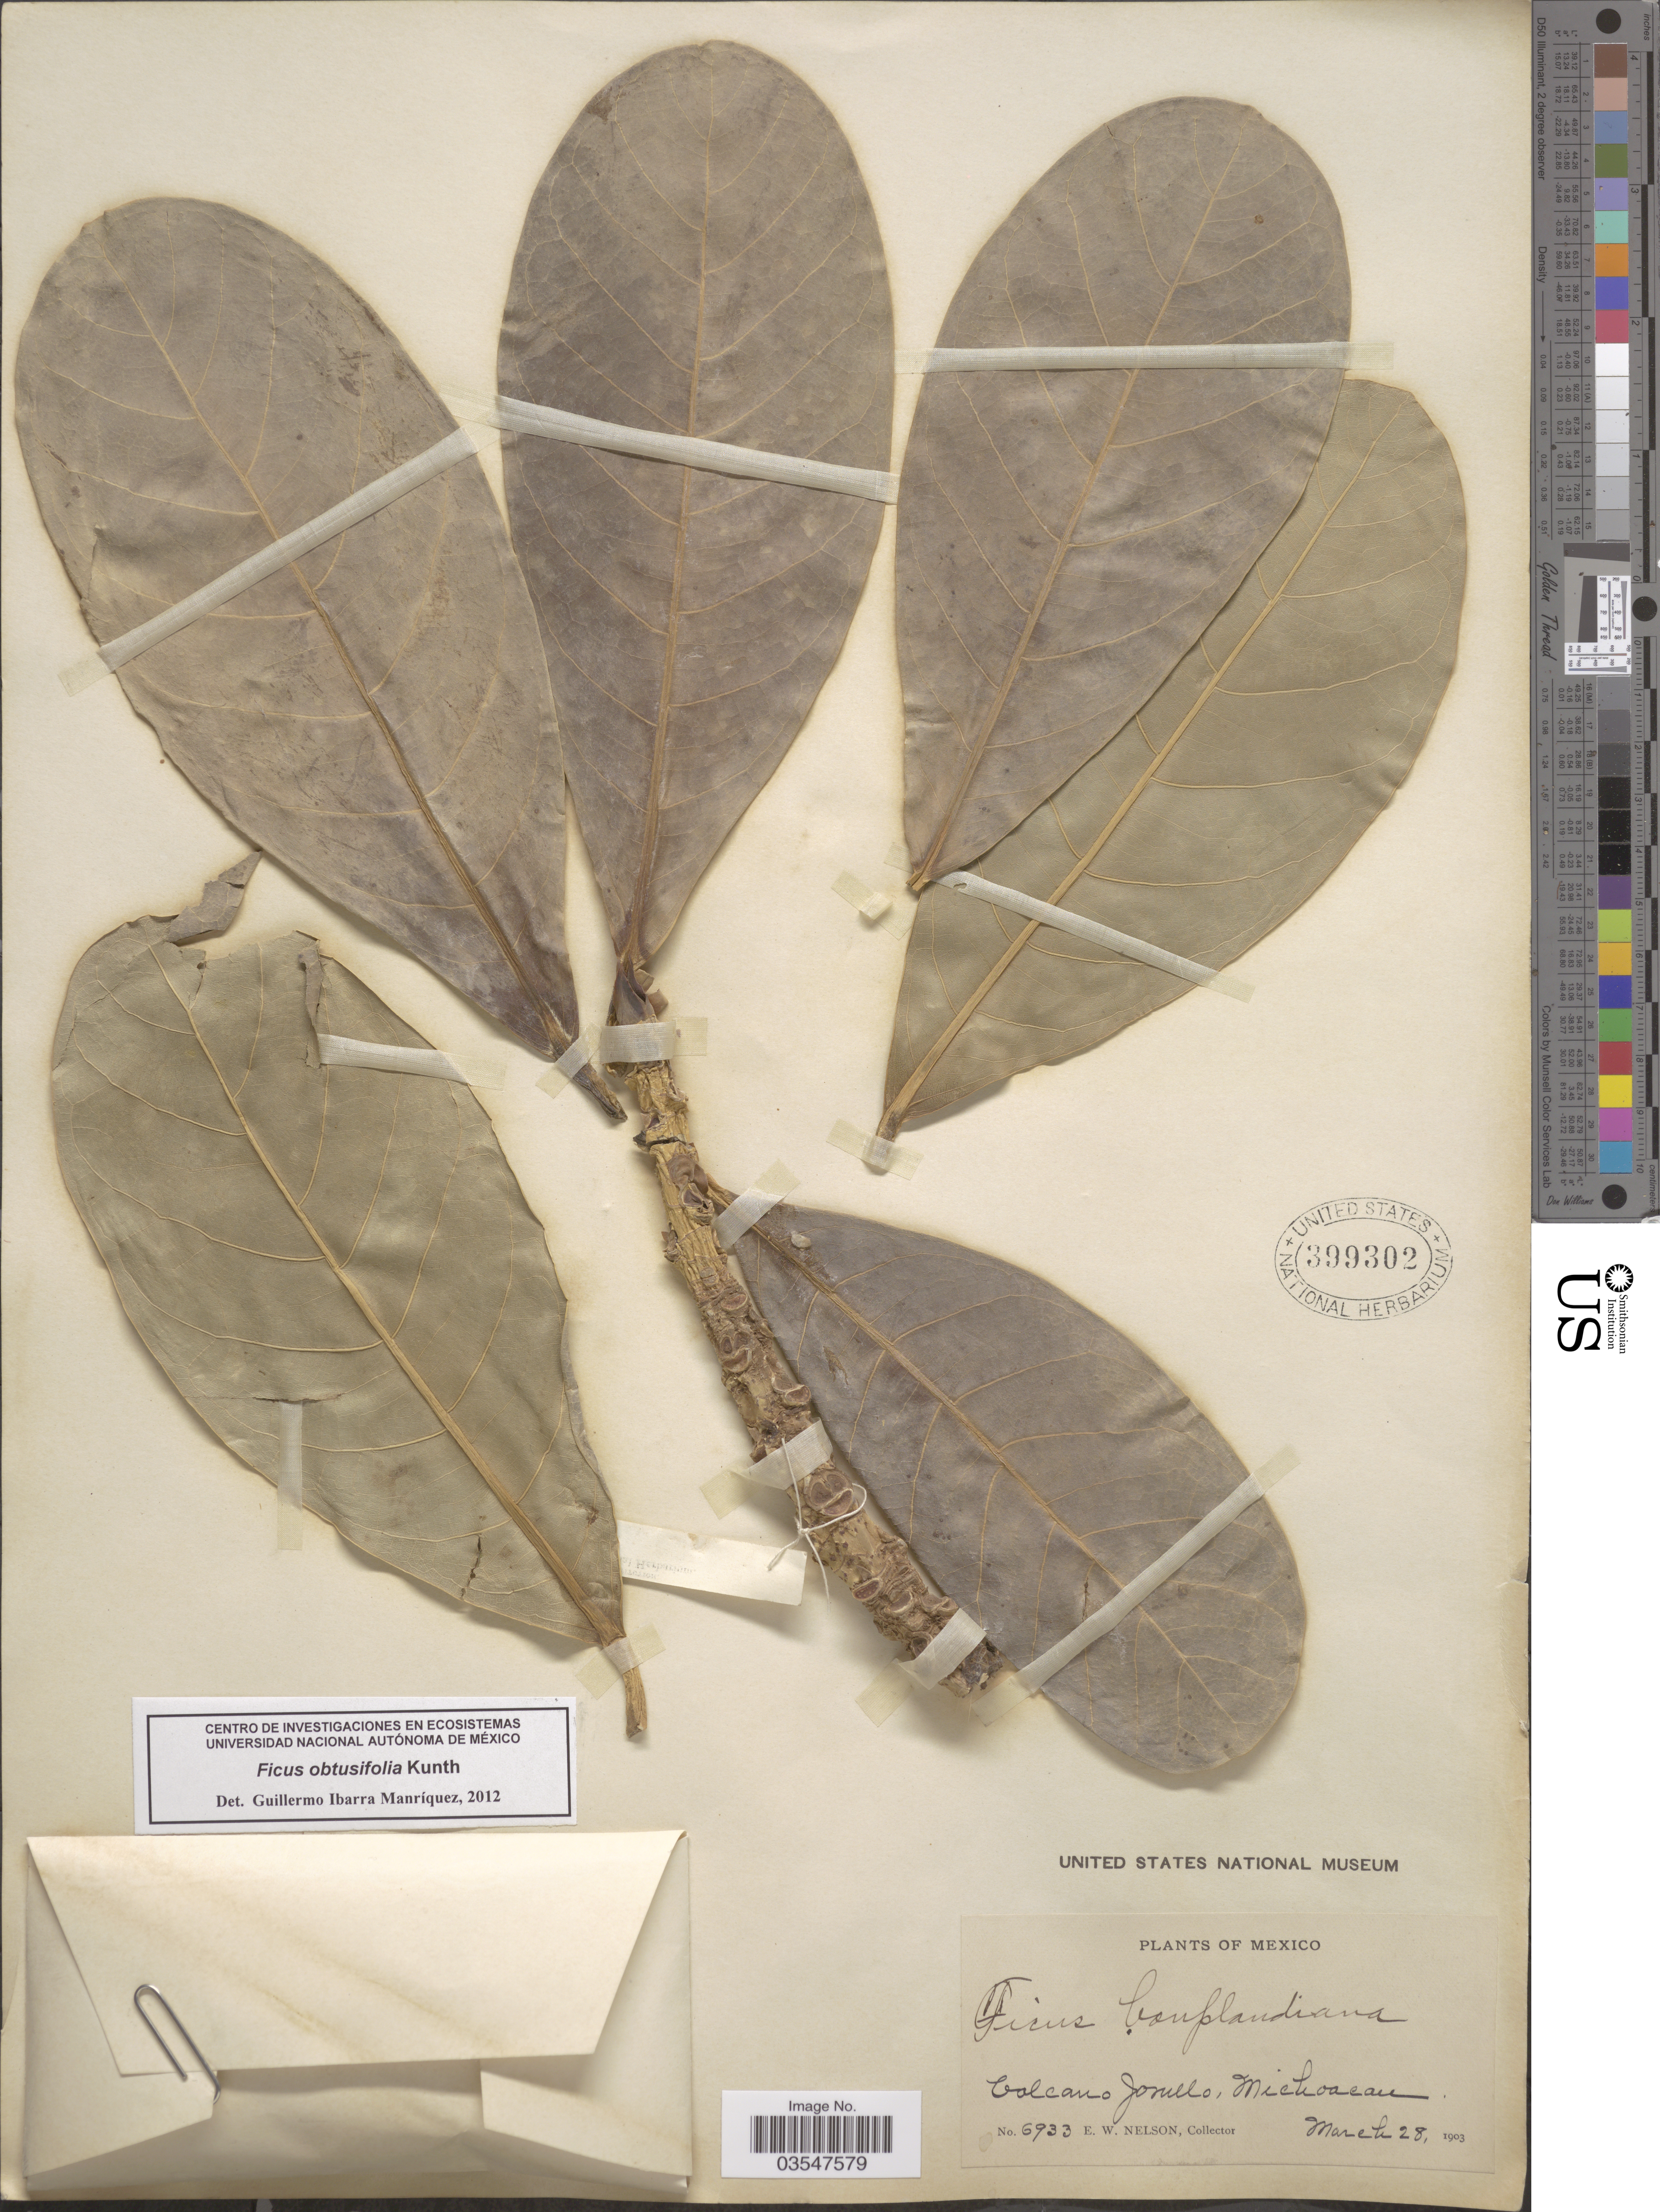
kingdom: Plantae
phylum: Tracheophyta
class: Magnoliopsida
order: Rosales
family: Moraceae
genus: Ficus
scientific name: Ficus obtusifolia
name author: Kunth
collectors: E. W. Nelson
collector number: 6933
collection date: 1903-03-28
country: Mexico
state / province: Michoacán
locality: Volcano Jorullo.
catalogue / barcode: US 399302